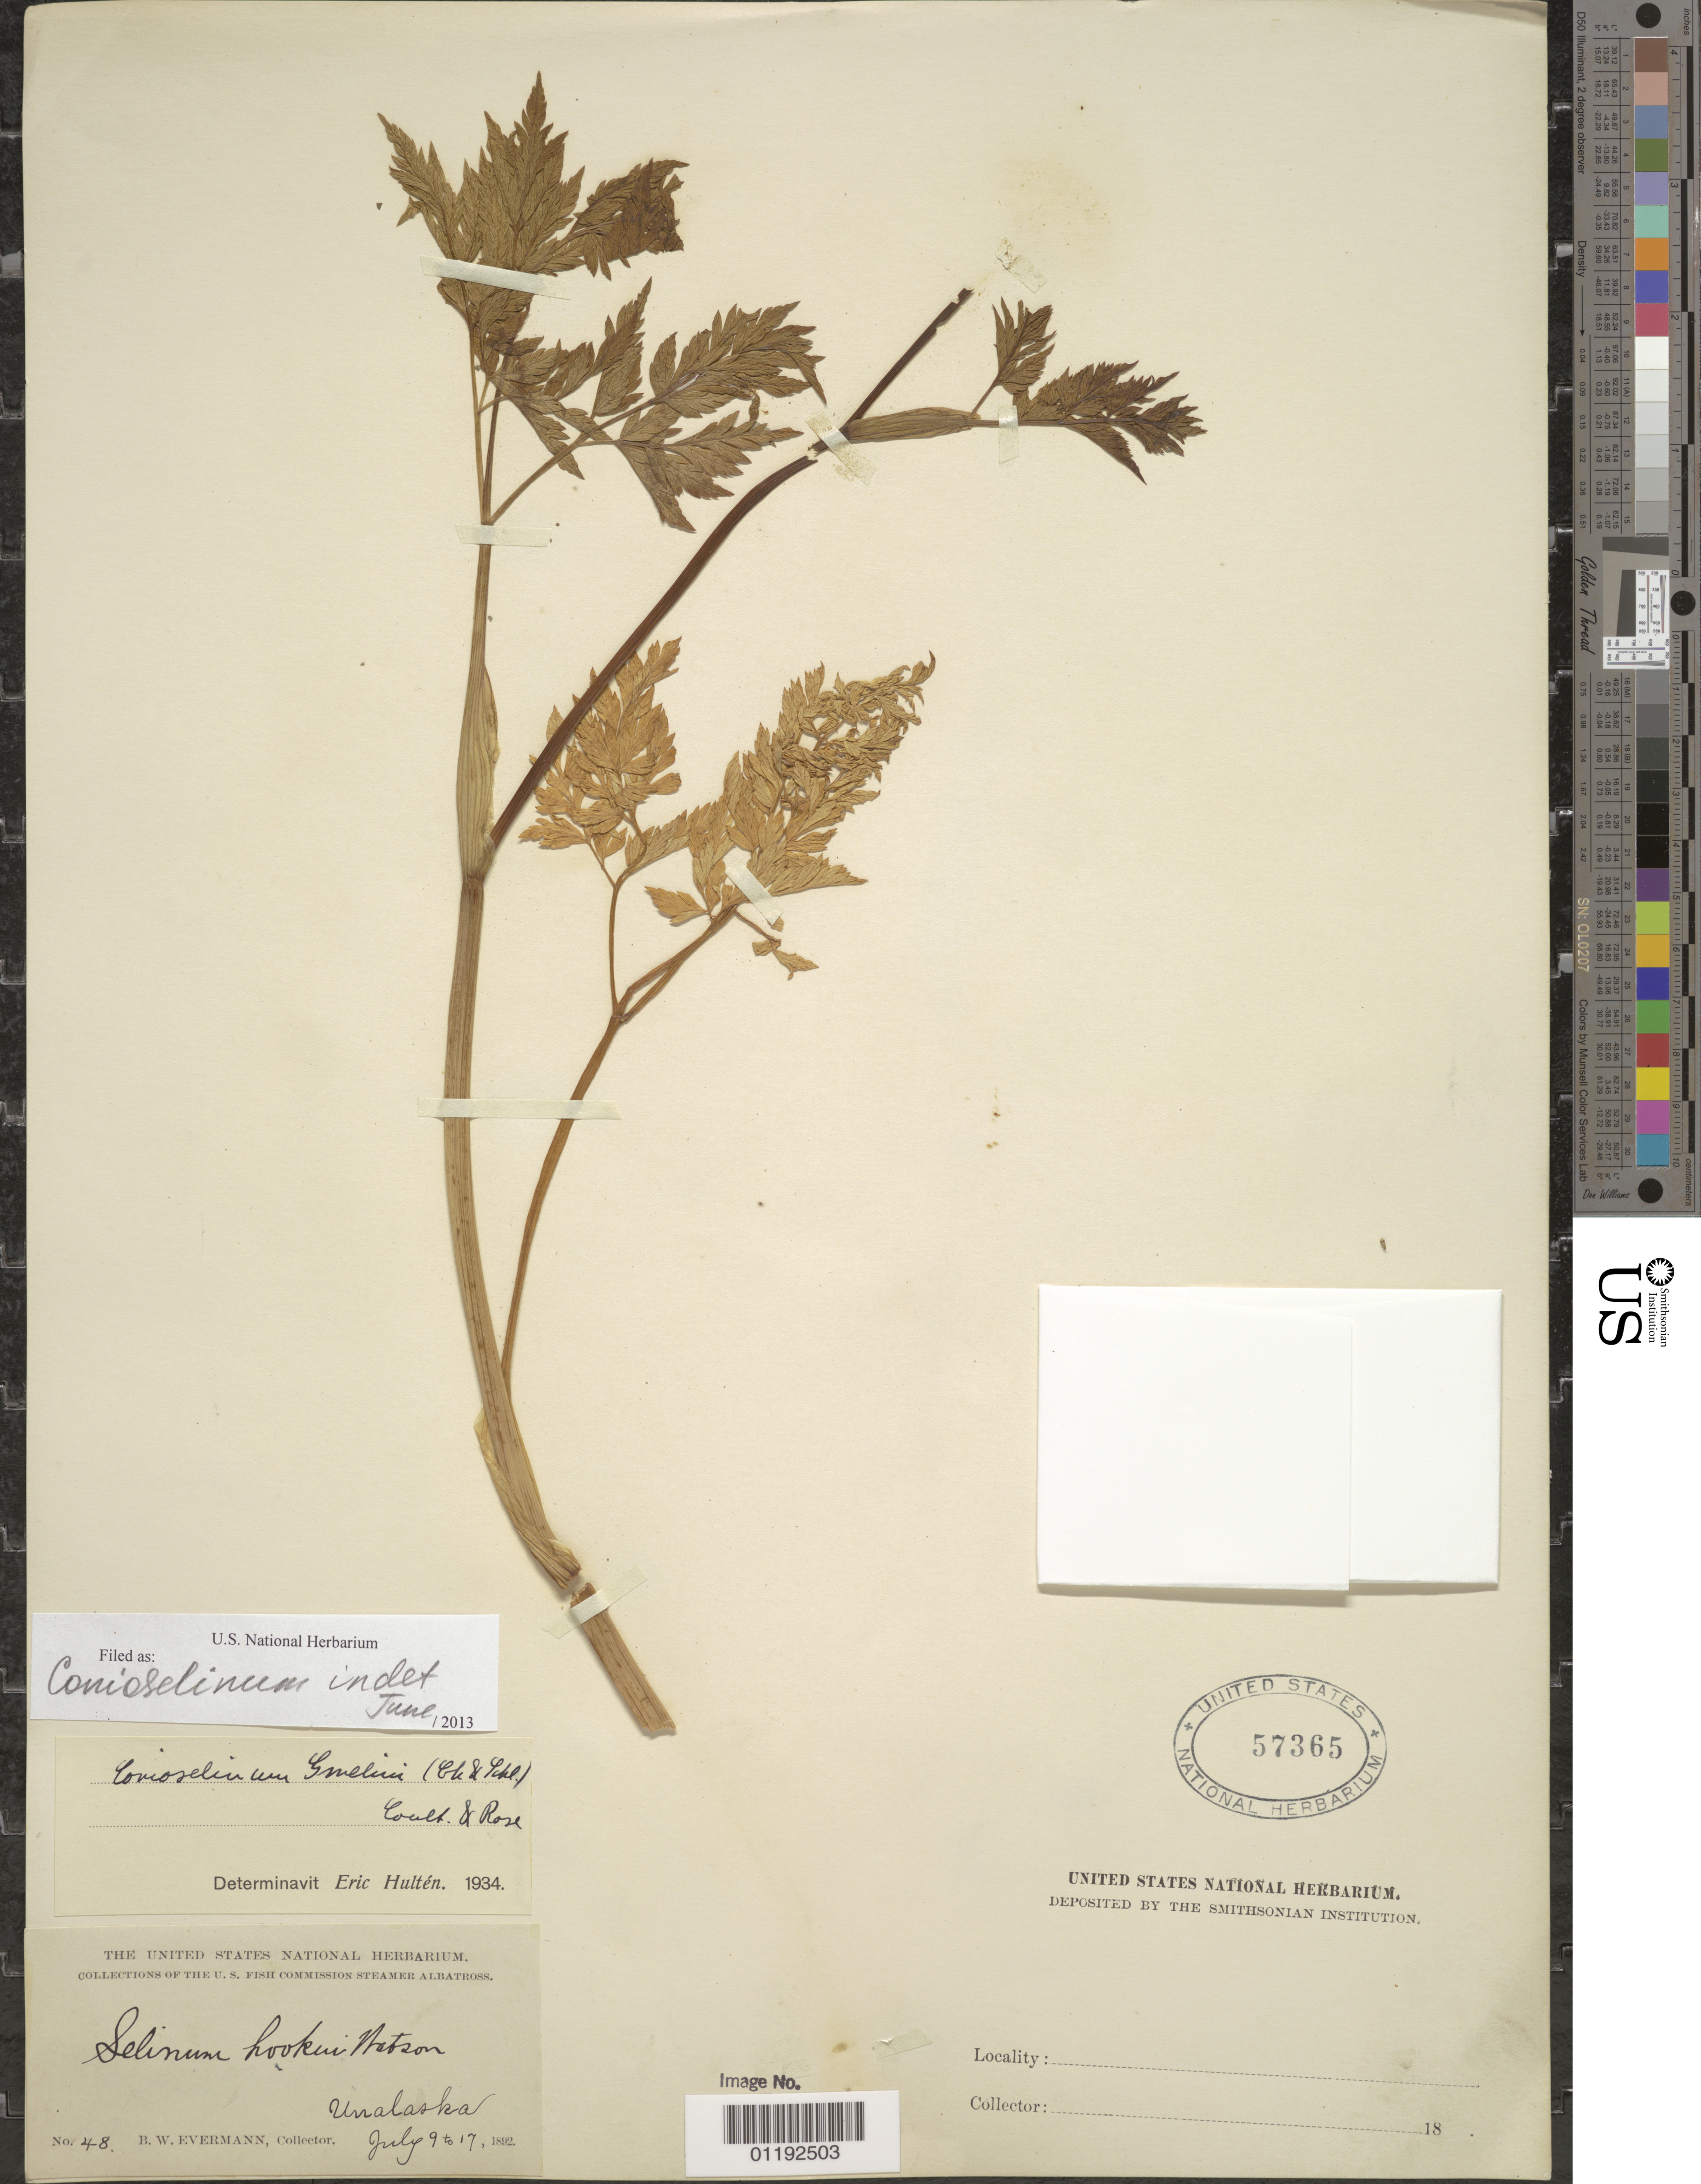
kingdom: Plantae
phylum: Tracheophyta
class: Magnoliopsida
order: Apiales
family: Apiaceae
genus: Conioselinum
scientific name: Conioselinum sp.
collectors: B. W. Evermann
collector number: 48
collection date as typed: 09 Jul 1892 to 17 Jul 1892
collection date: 1892-07-09/1892-07-17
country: United States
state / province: Alaska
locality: Unalaska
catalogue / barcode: US 57365